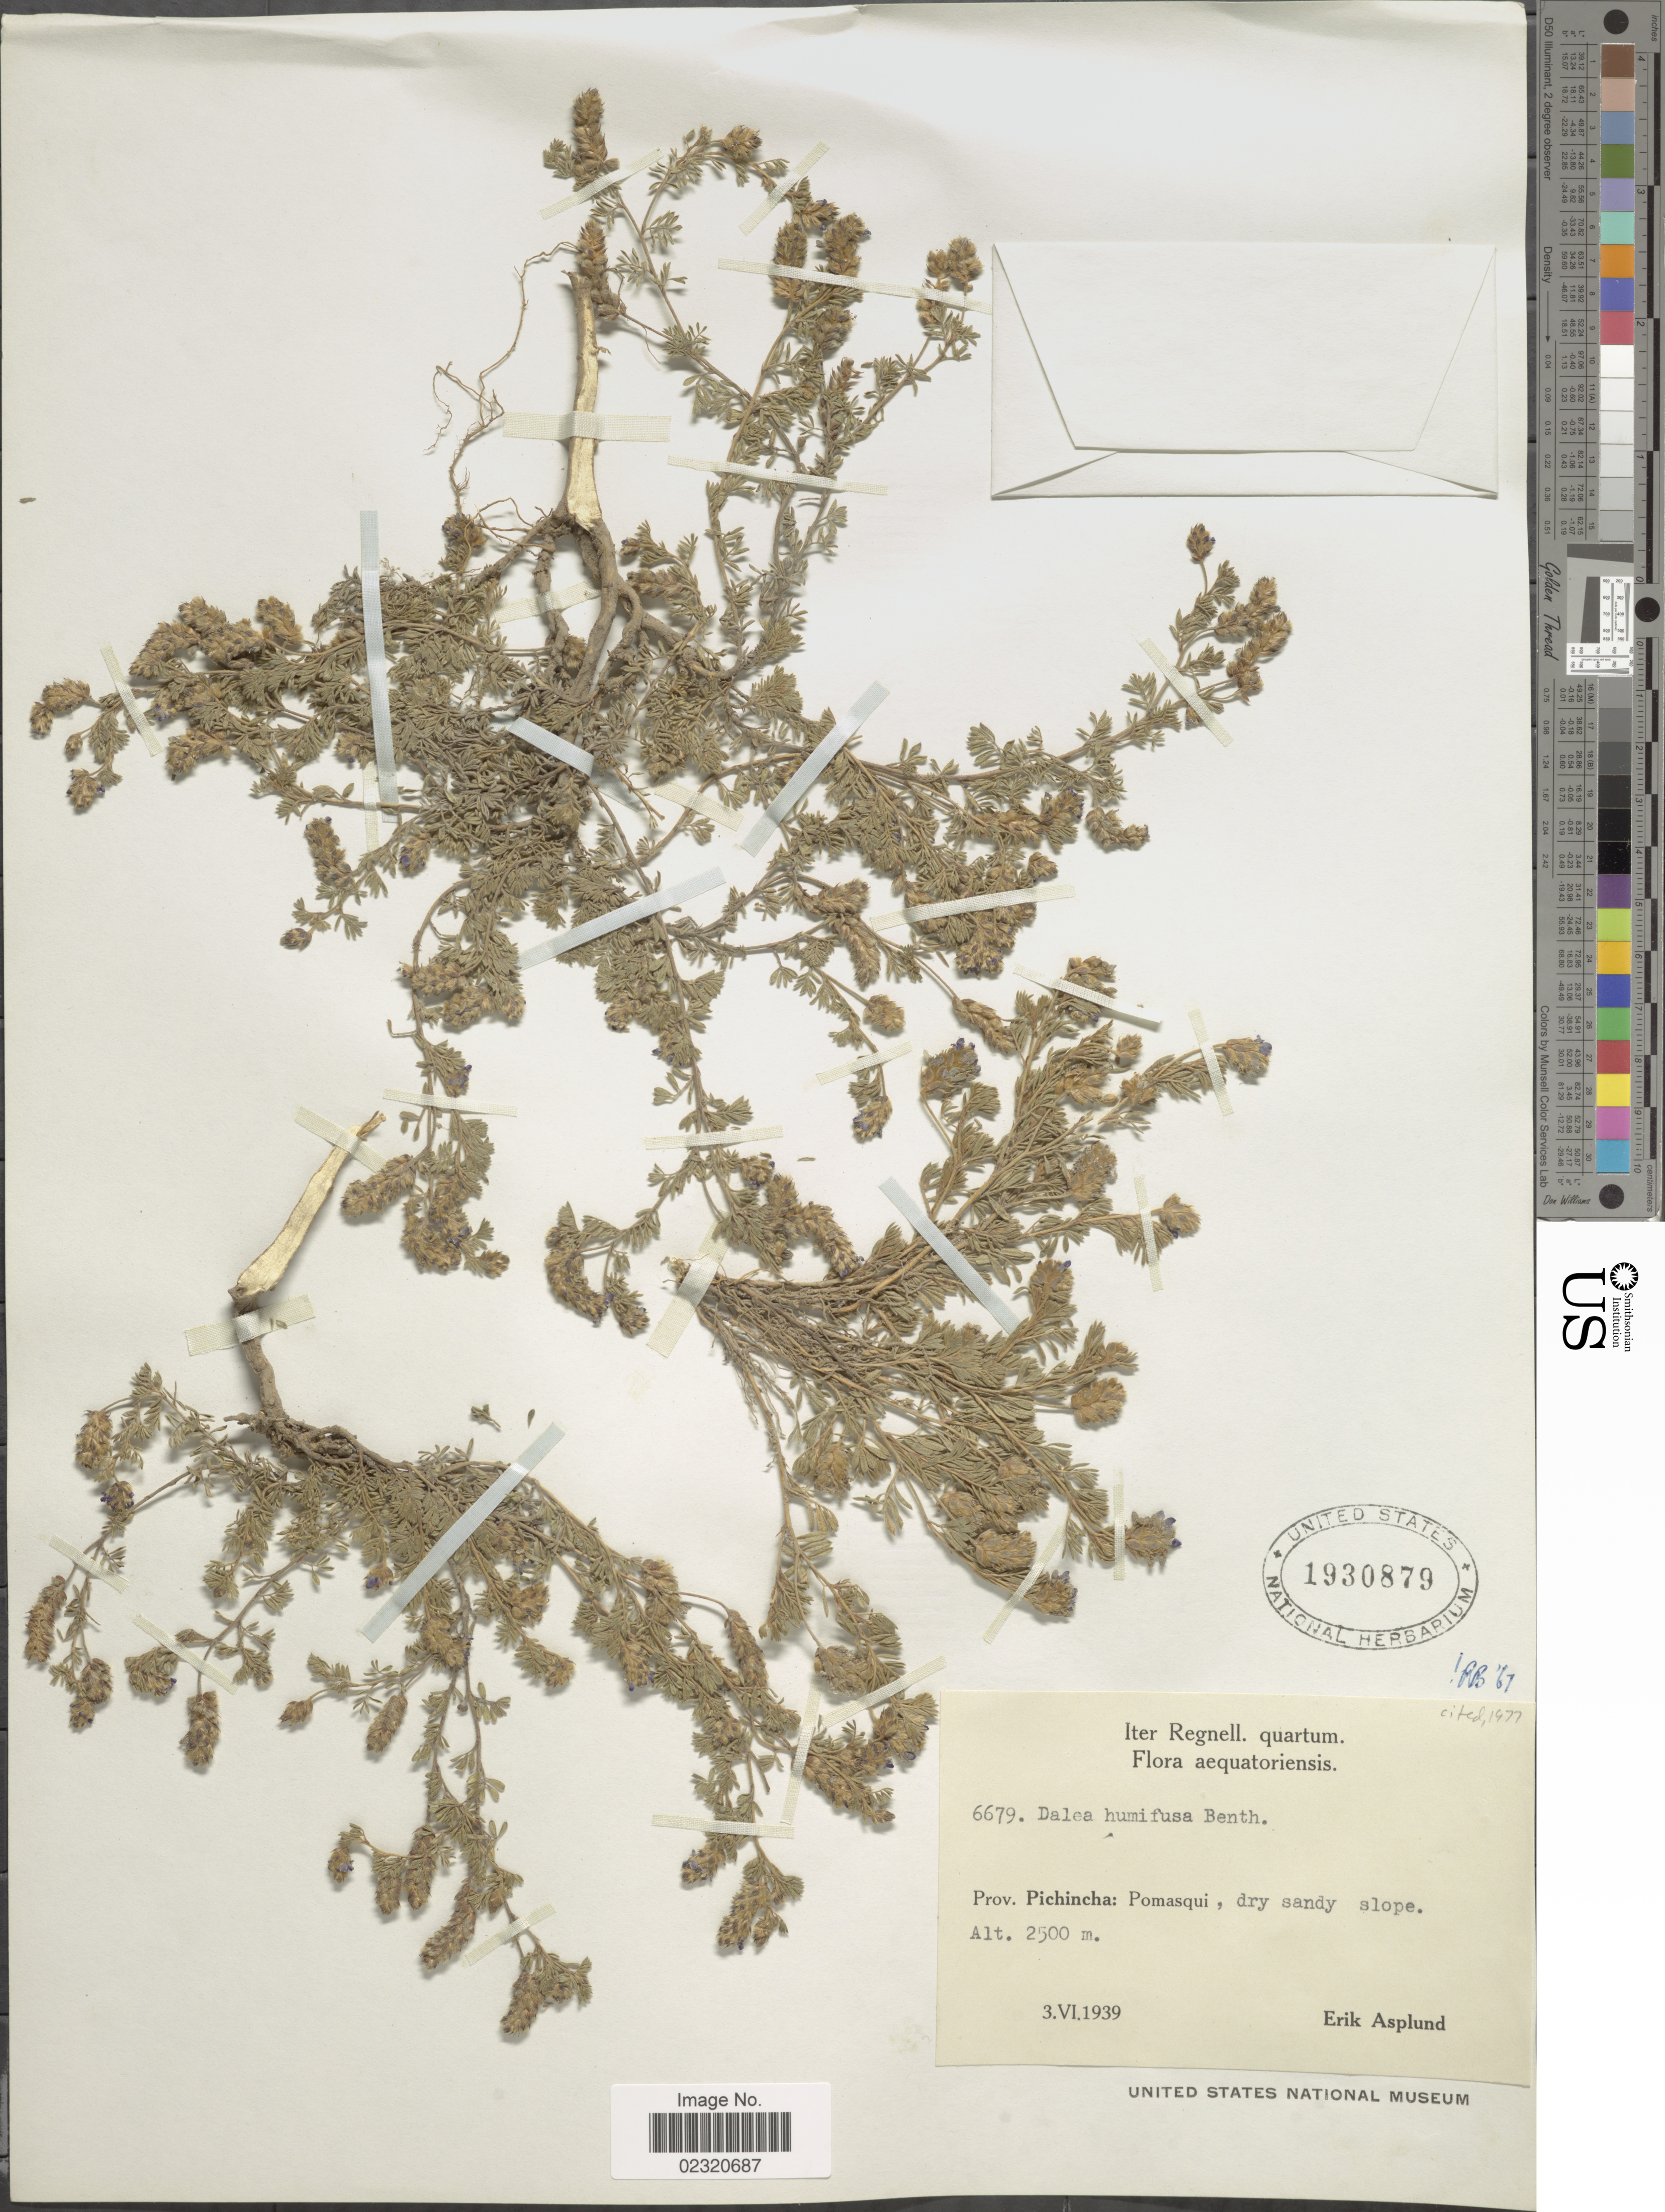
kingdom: Plantae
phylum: Tracheophyta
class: Magnoliopsida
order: Fabales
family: Fabaceae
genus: Dalea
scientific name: Dalea humifusa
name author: Benth.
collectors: E. Asplund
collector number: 6679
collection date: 1939-06-03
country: Ecuador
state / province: Pichincha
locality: Pomasqui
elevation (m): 2500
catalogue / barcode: US 1930879